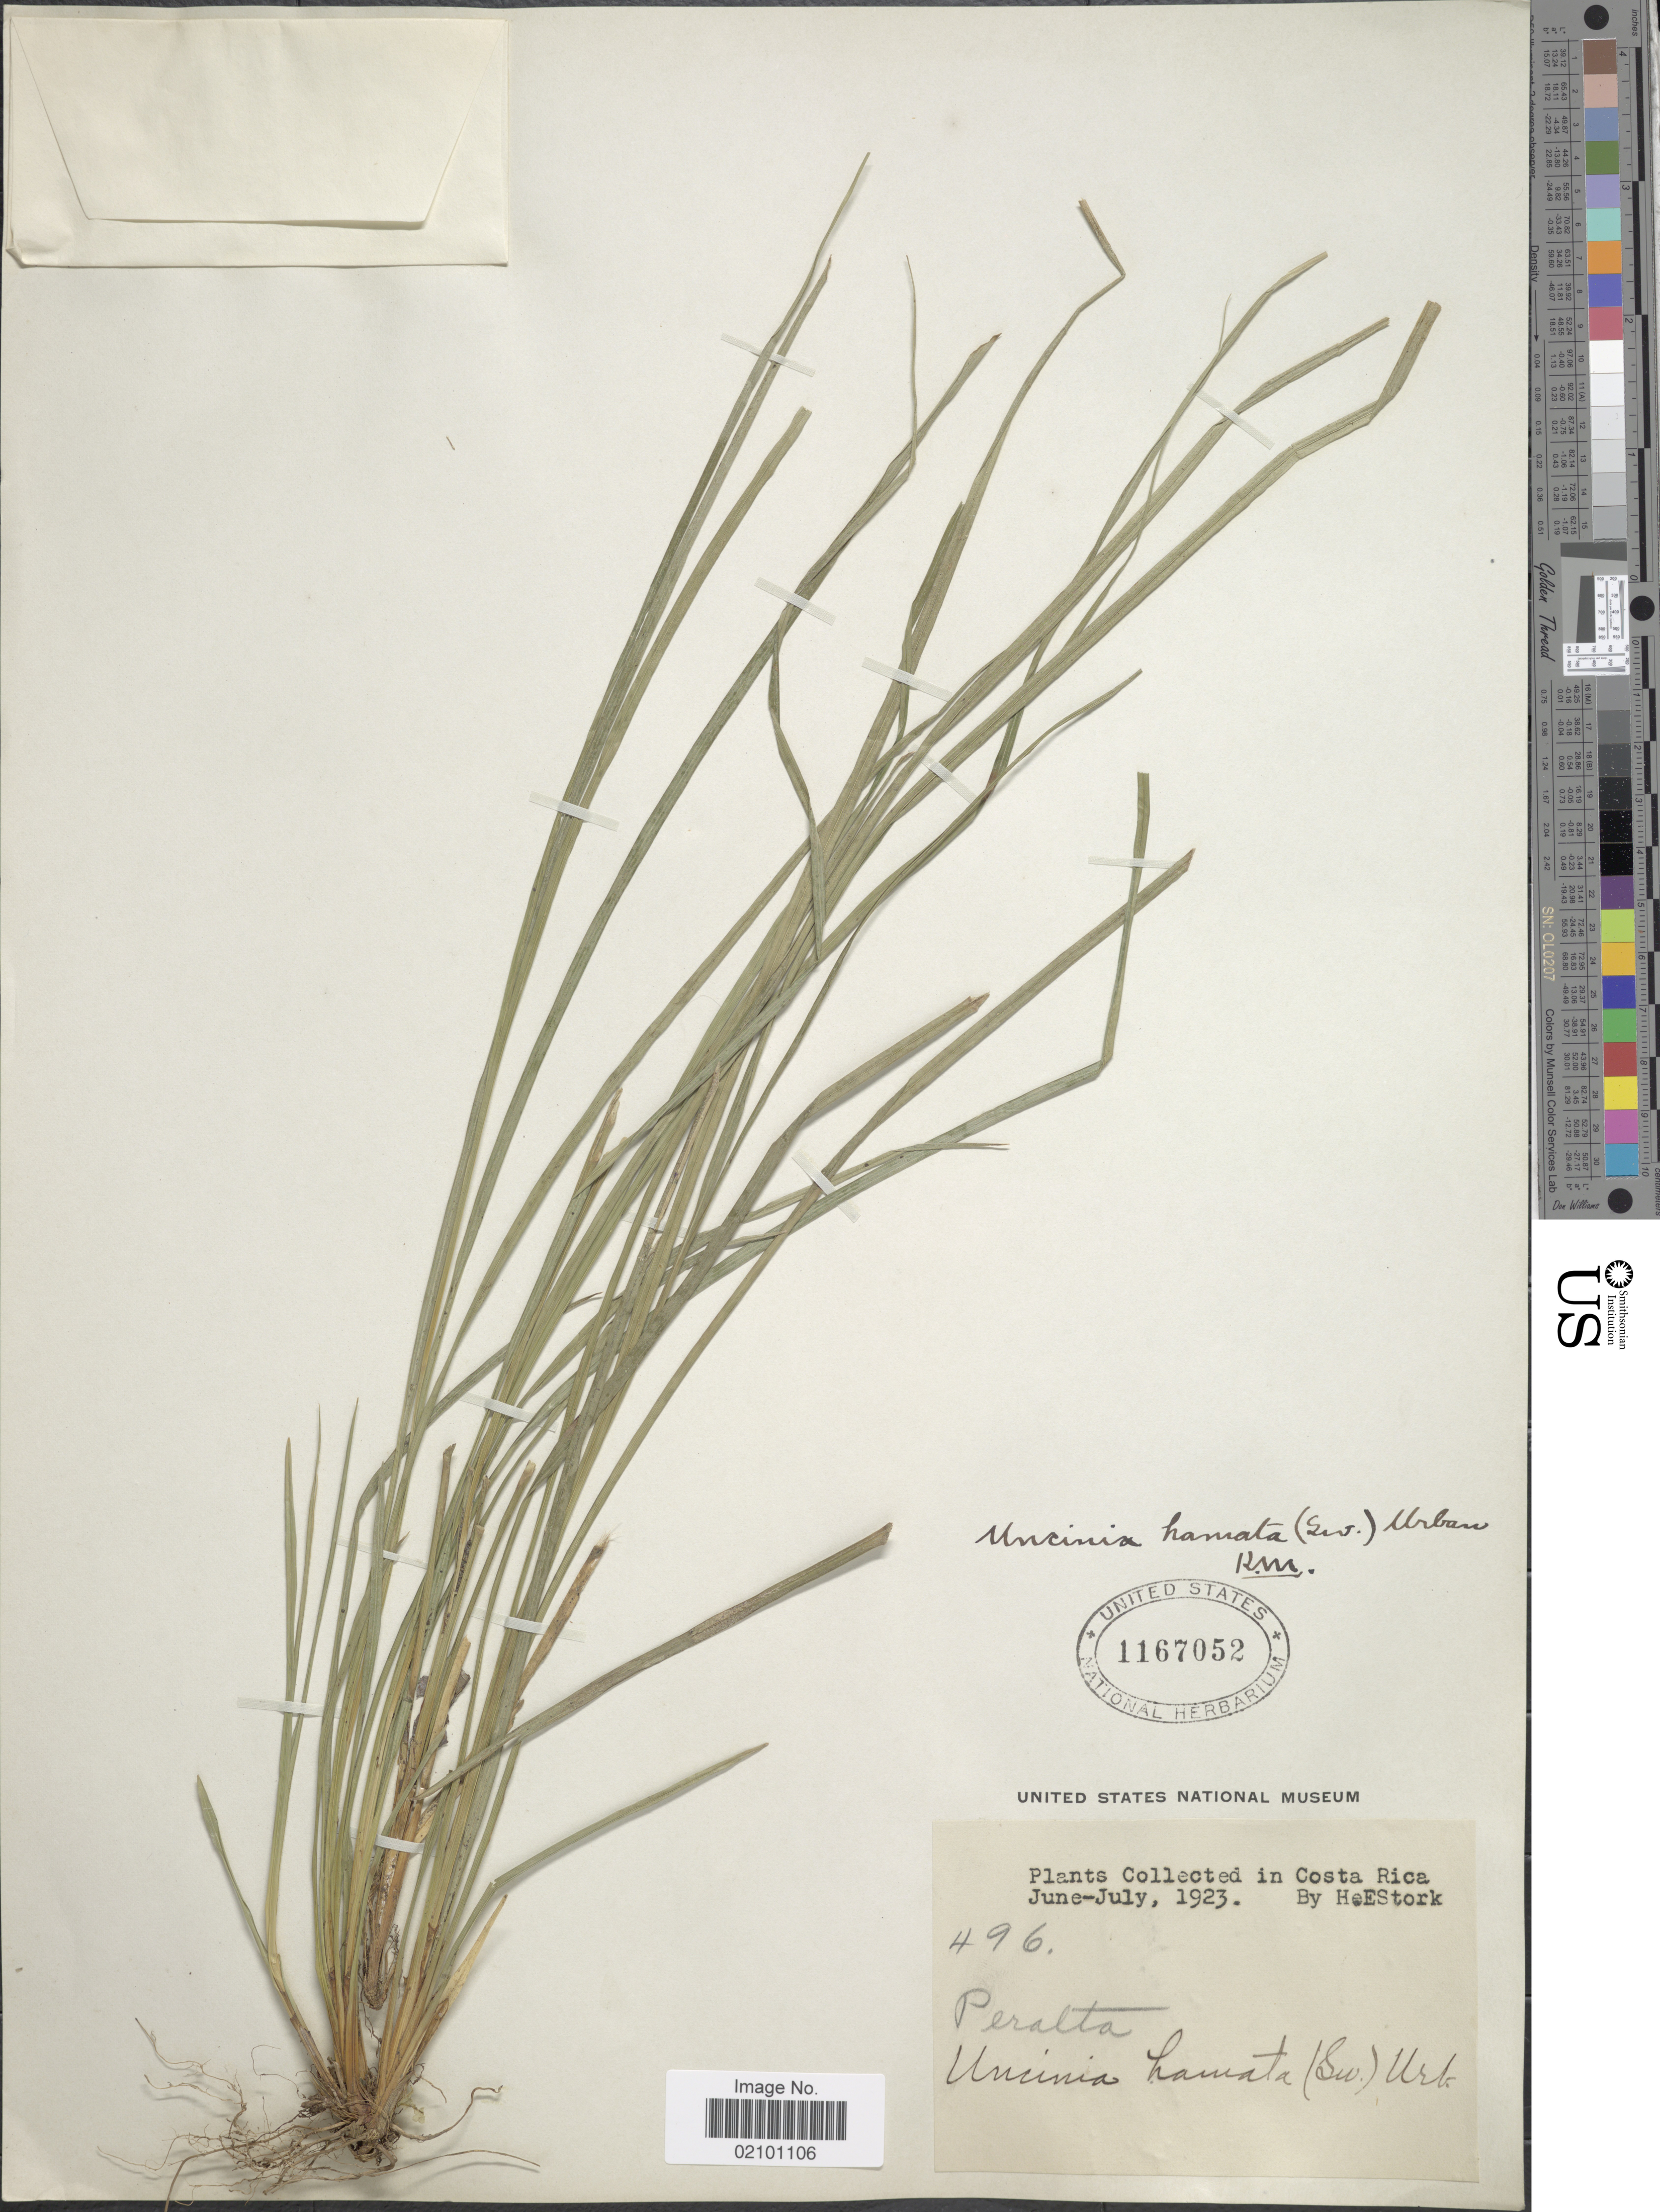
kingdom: Plantae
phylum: Tracheophyta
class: Liliopsida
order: Poales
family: Cyperaceae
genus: Carex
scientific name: Carex hamata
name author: Sw.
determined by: Strong, M. T., (US), Smithsonian Institution - National Museum of Natural History (UNITED STATES)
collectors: H. E. Stork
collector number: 496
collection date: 1923-06/1923-07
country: Costa Rica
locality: Peralta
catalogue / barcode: US 1167052